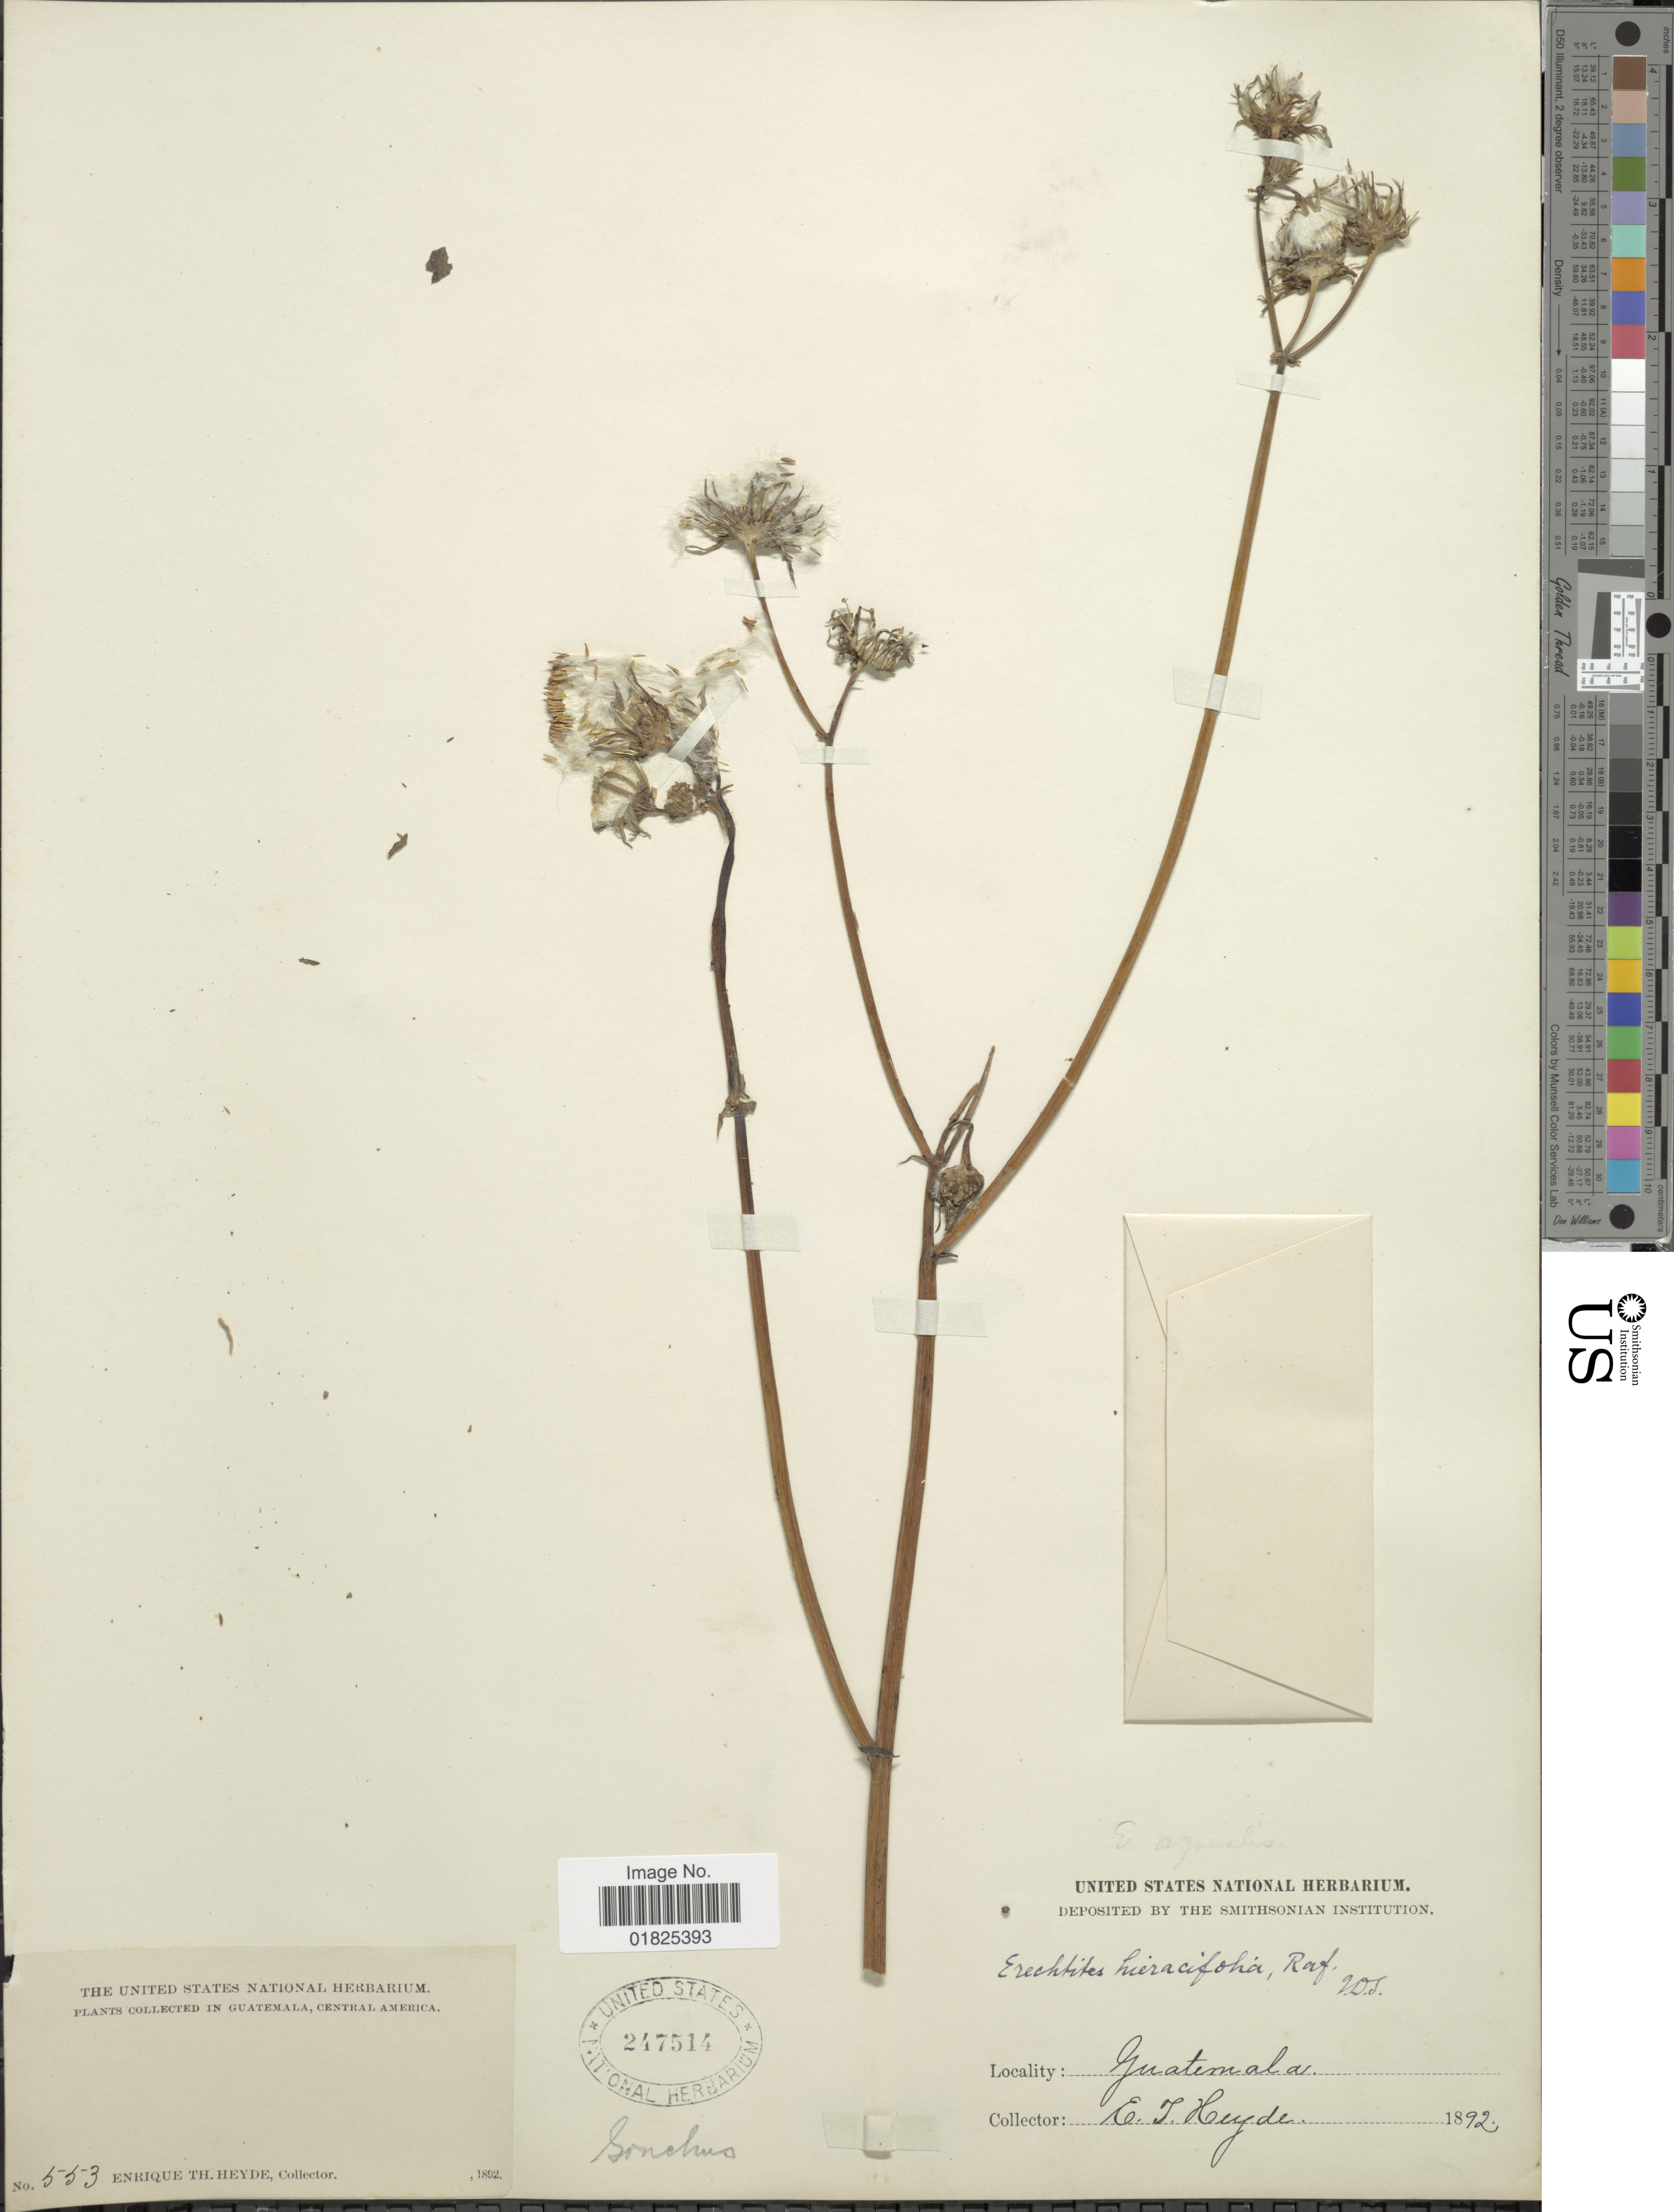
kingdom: Plantae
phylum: Tracheophyta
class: Magnoliopsida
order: Asterales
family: Asteraceae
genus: Erechtites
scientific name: Erechtites hieraciifolius var. cacaliodes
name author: (Fisch. ex Spreng.) Less. ex Griseb.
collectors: E. T. Heyde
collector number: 553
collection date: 1892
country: Guatemala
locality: Sonchuo [unsure placement]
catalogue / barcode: US 247514